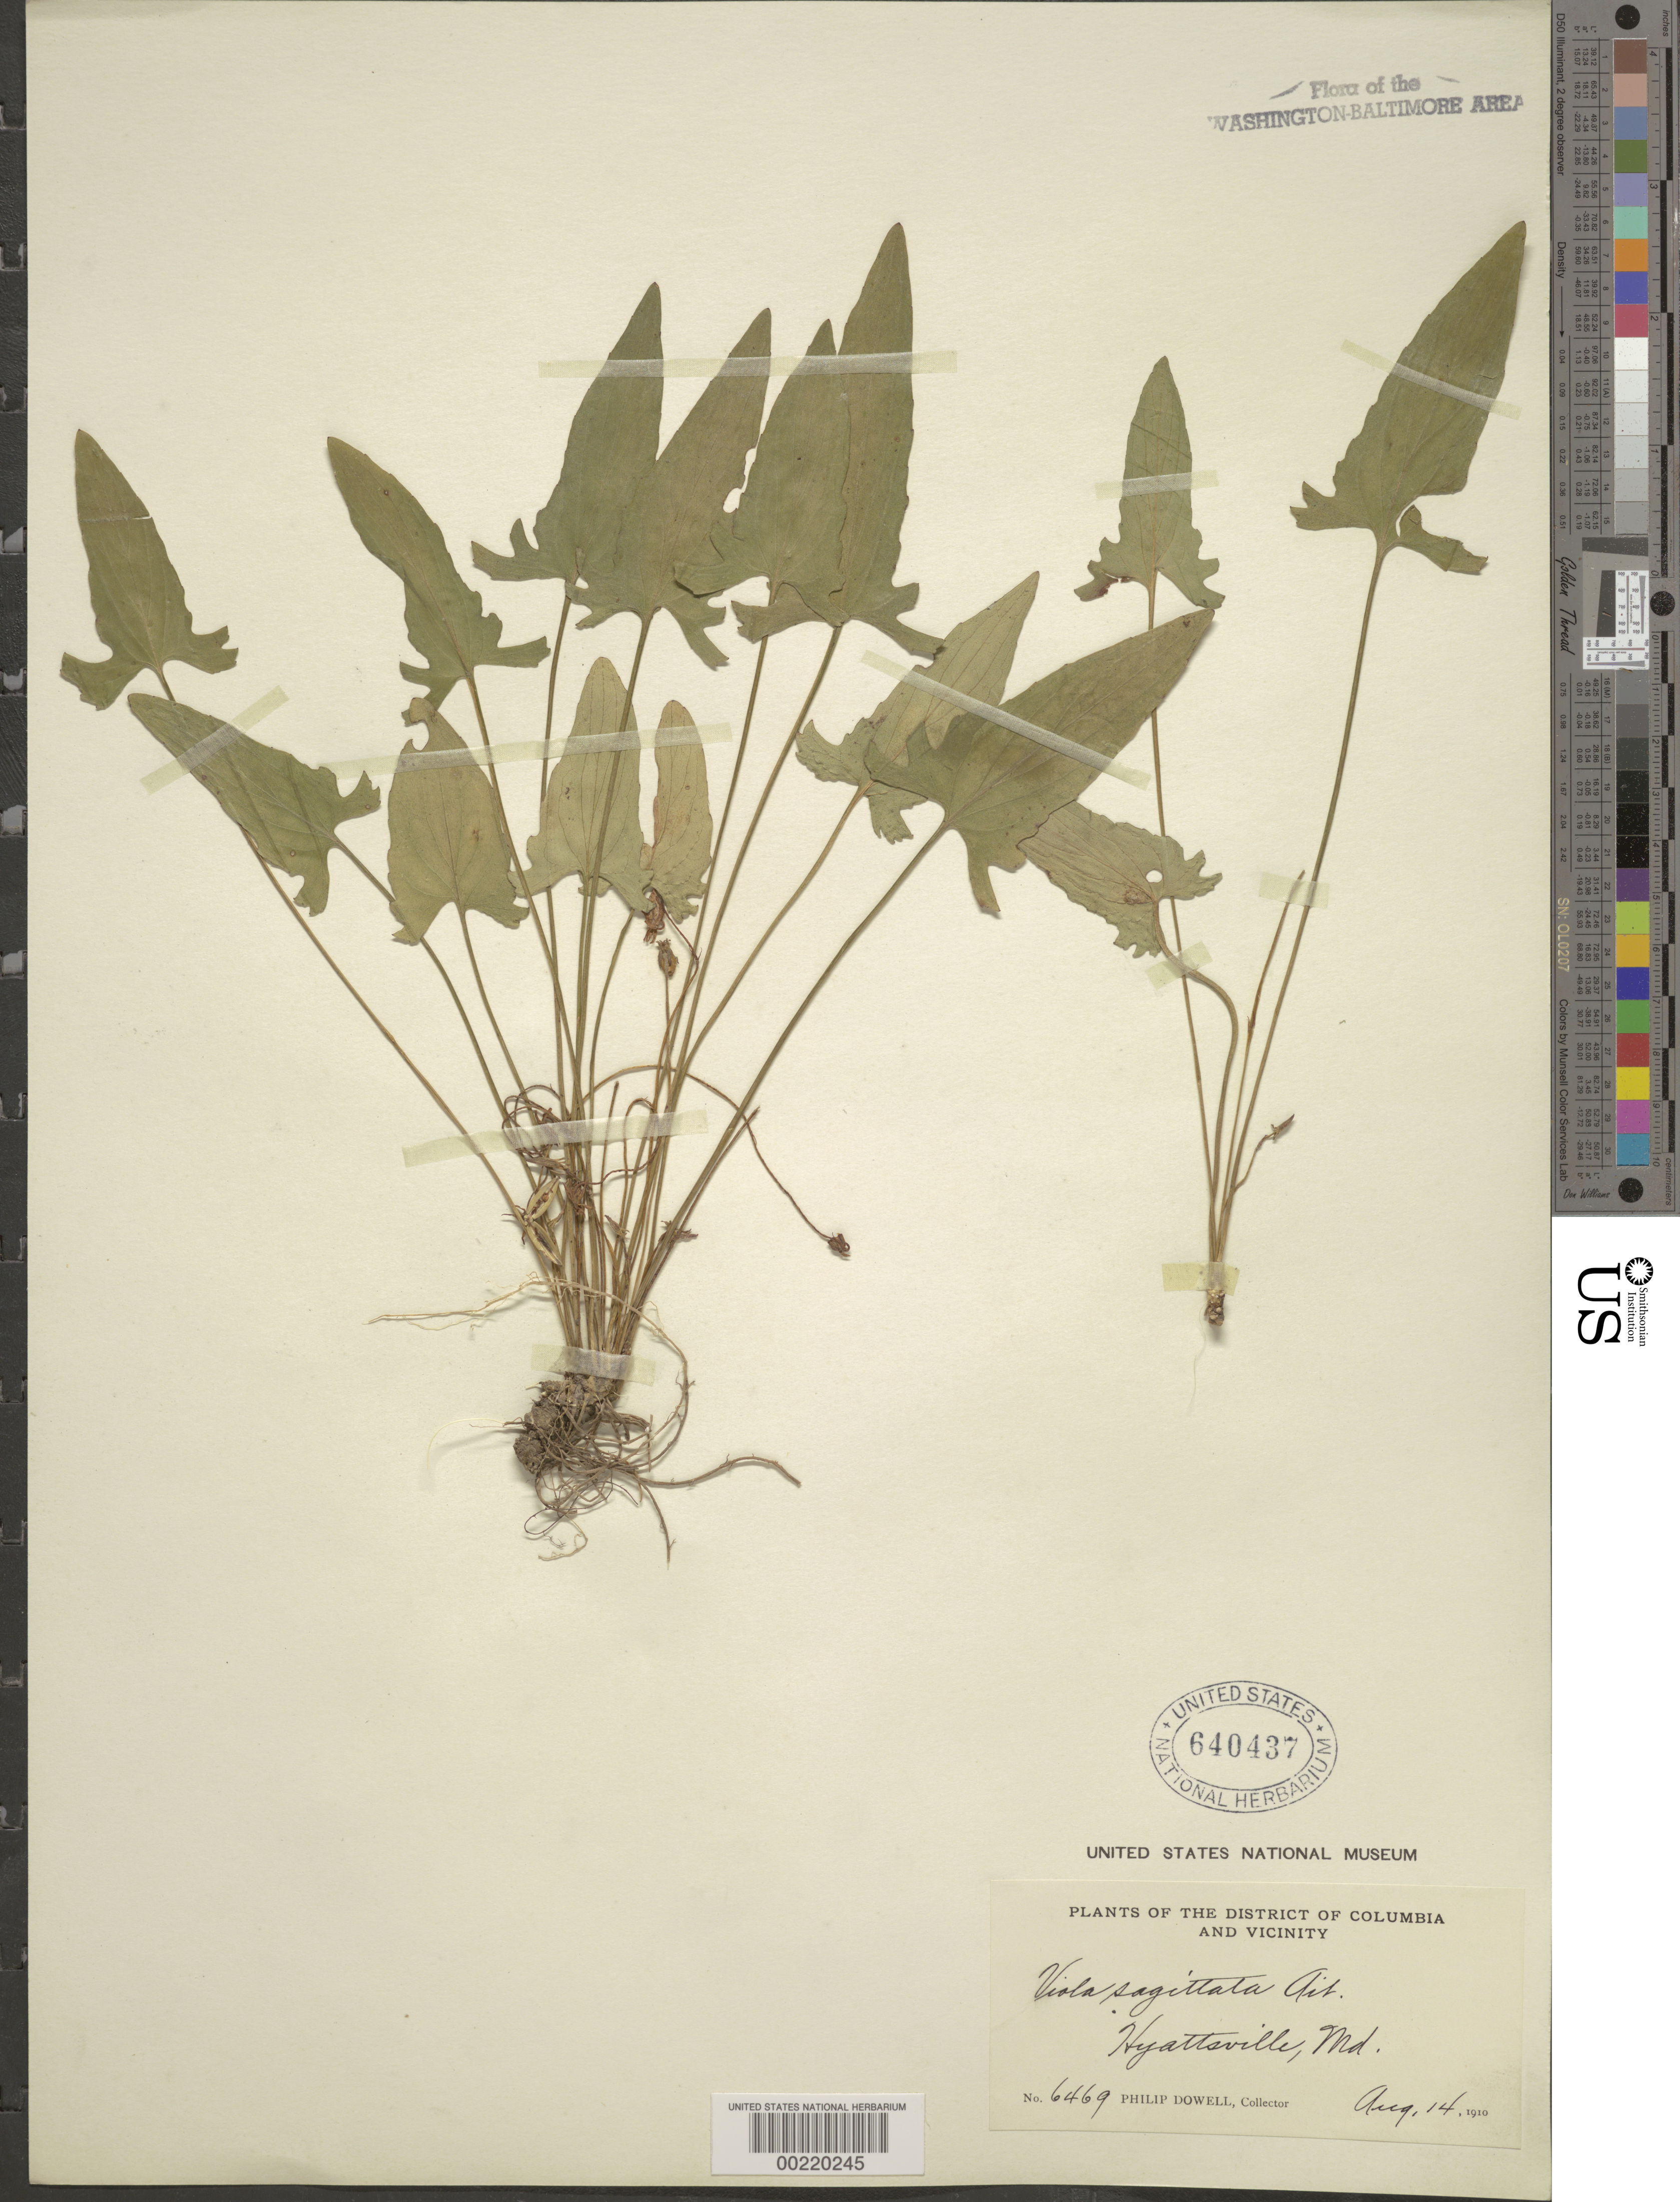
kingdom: Plantae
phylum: Tracheophyta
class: Magnoliopsida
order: Malpighiales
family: Violaceae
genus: Viola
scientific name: Viola sagittata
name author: Aiton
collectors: P. Dowell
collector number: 6469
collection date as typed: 14 Aug 1910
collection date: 1910-08-14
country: United States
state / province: Maryland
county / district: Prince George's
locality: Hyattsville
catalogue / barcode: US 640437